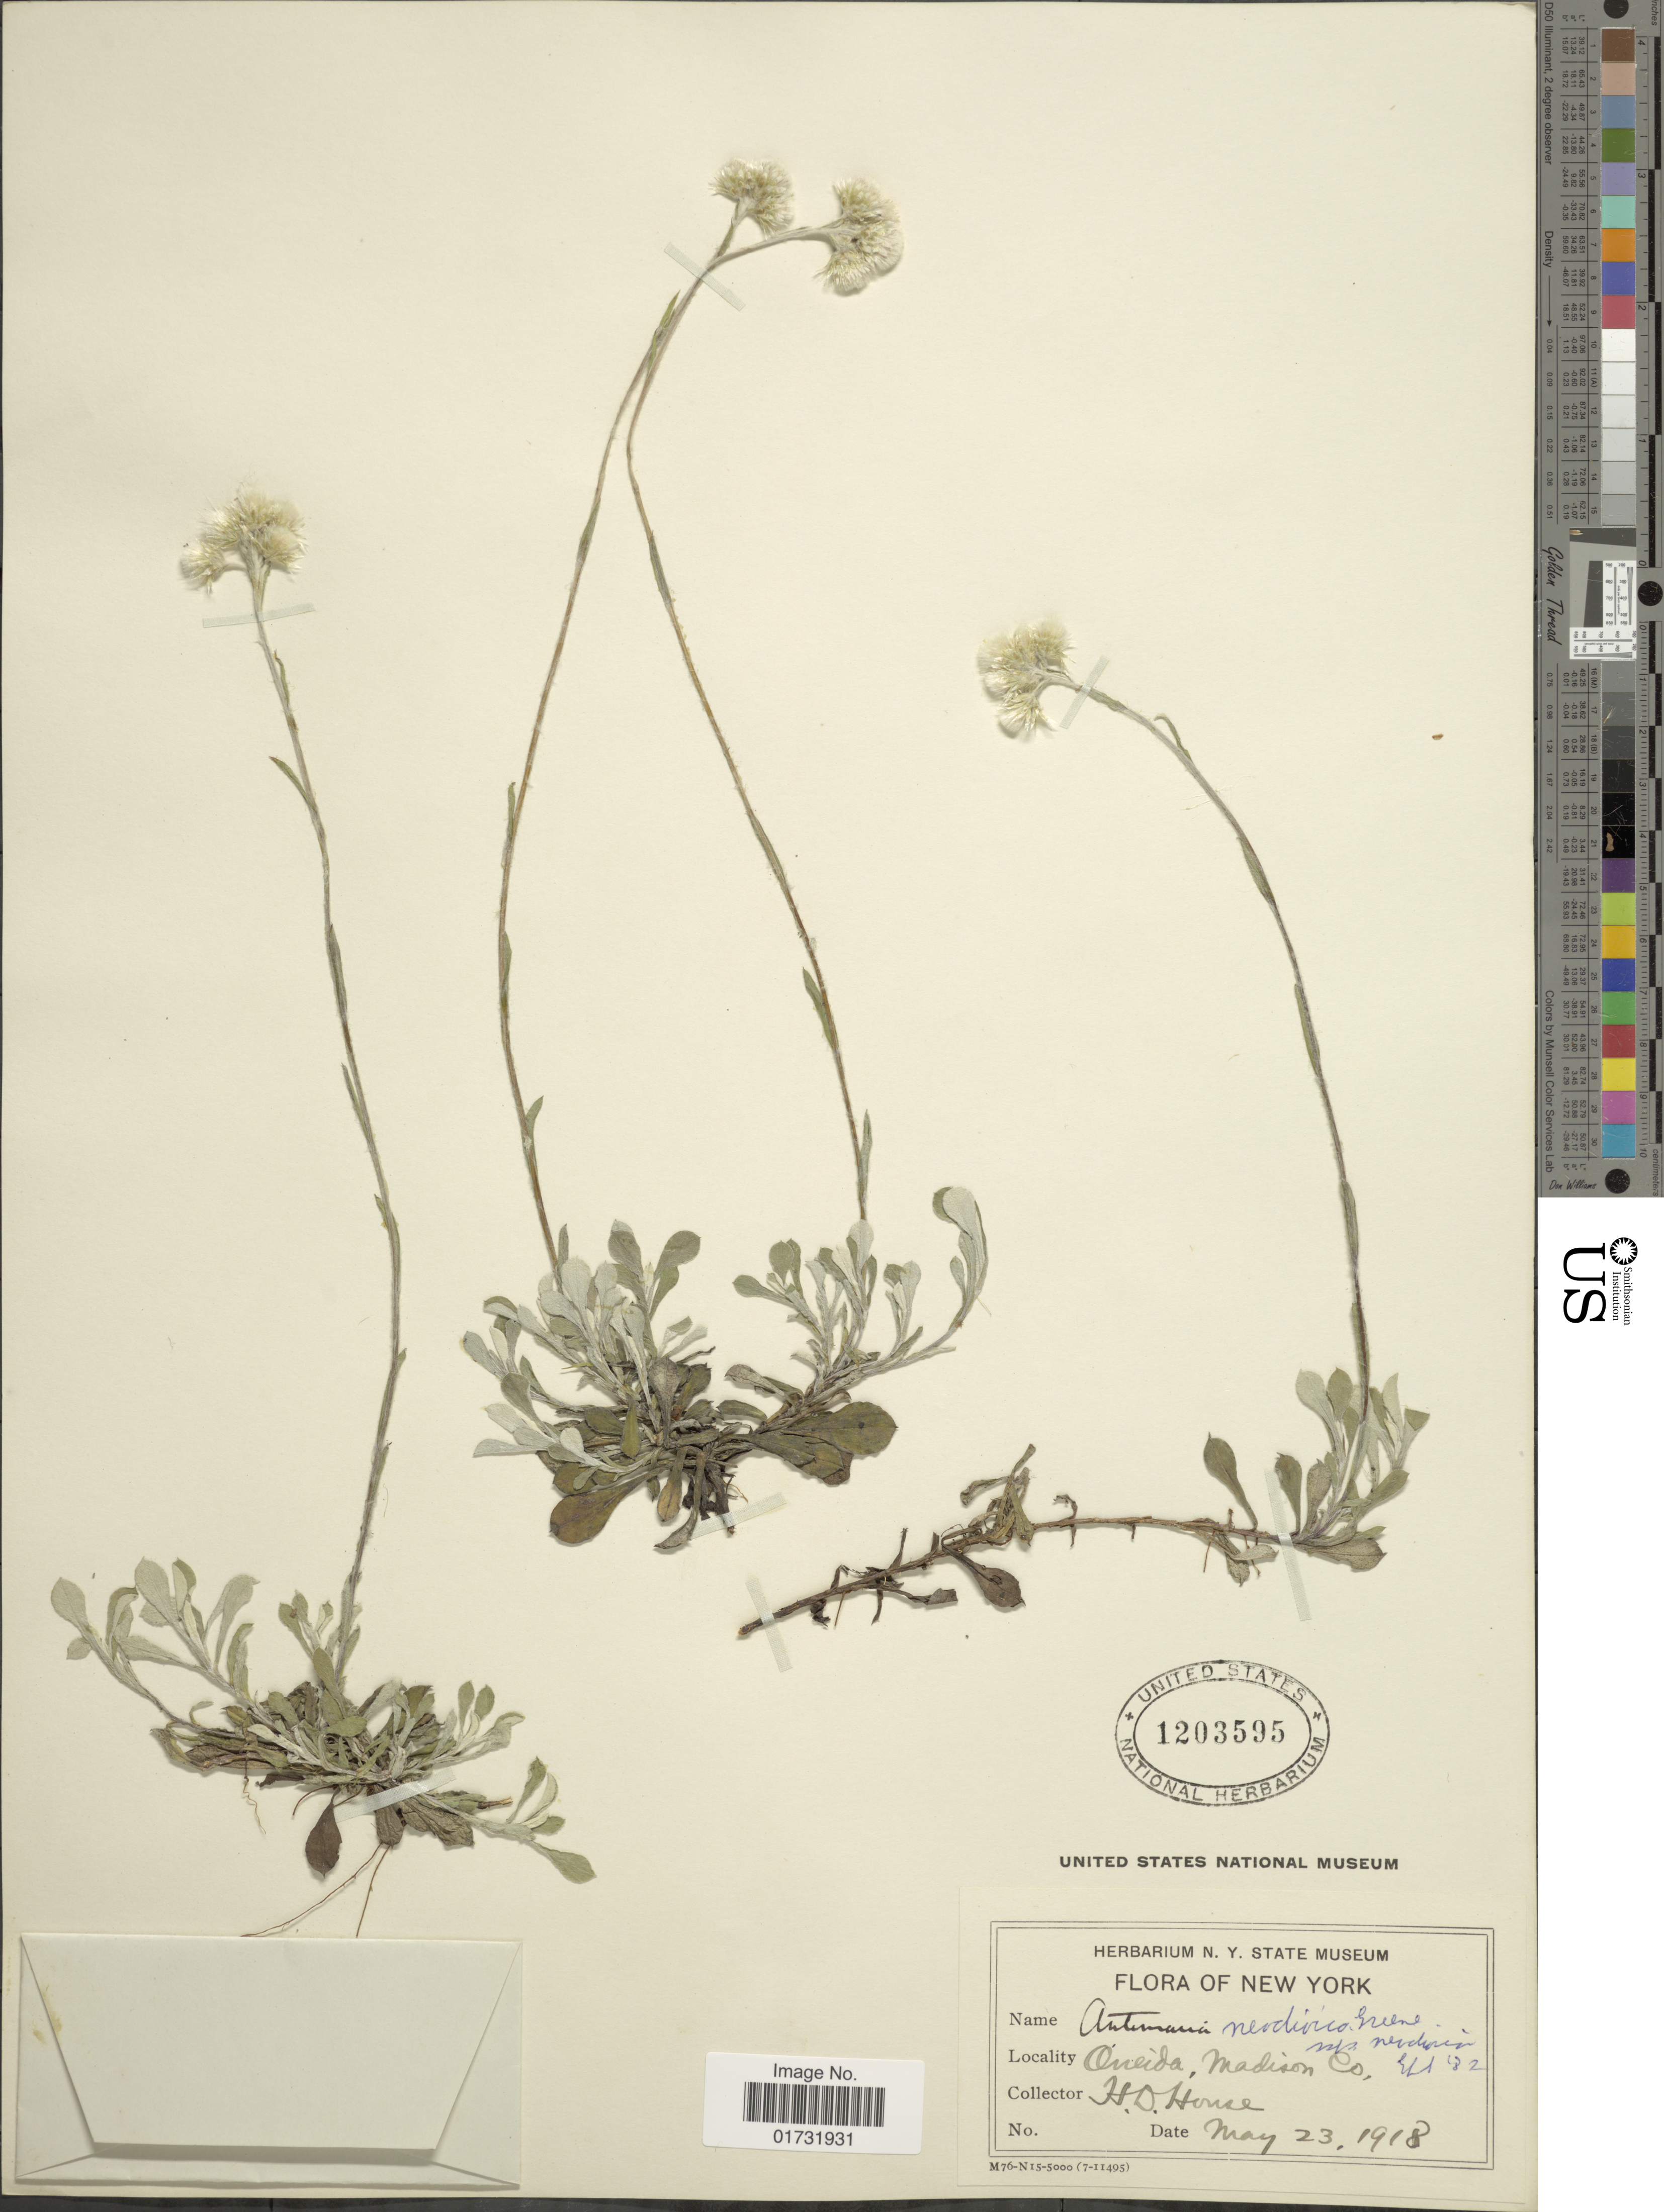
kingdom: Plantae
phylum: Tracheophyta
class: Magnoliopsida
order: Asterales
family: Asteraceae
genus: Antennaria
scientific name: Antennaria neodioica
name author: Greene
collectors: H. D. House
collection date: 1918-05-23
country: United States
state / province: New York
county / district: Oneida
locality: Oneida, Madison Co.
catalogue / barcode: US 1203595